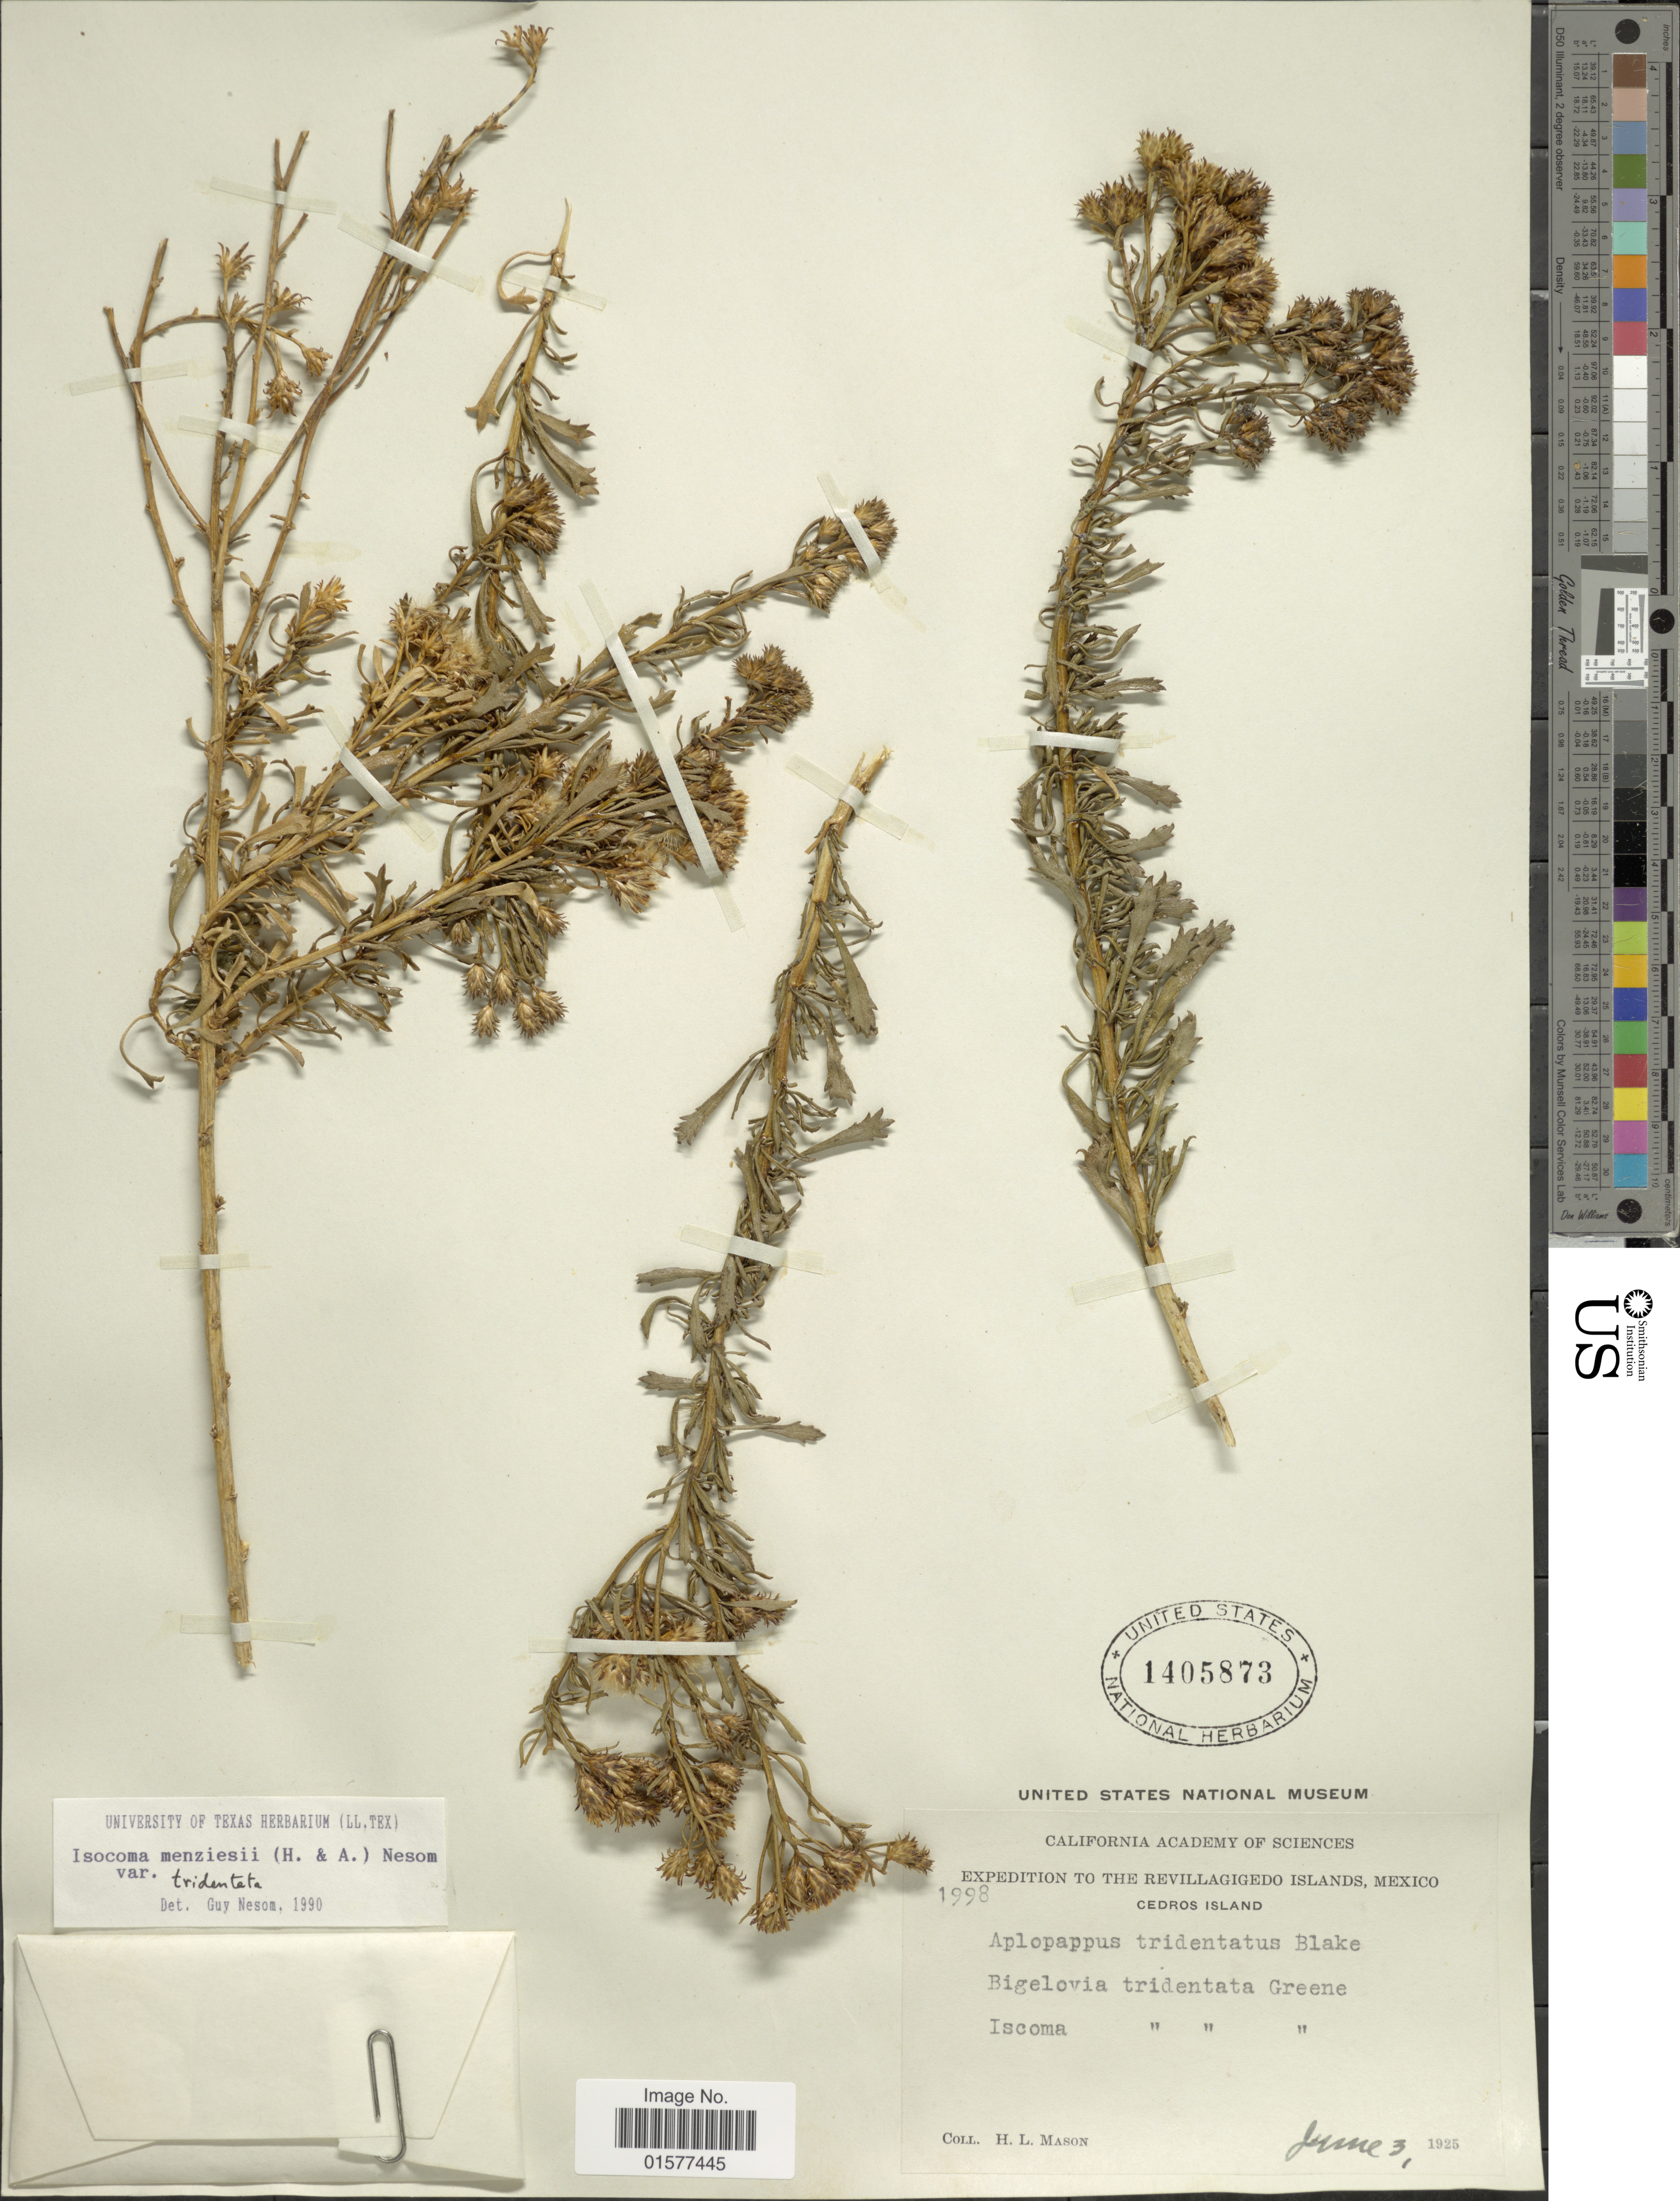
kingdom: Plantae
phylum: Tracheophyta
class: Magnoliopsida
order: Asterales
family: Asteraceae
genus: Isocoma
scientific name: Isocoma menziesii var. tridentata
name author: (Greene) G.L. Nesom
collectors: H. L. Mason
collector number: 1998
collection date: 1925-06-03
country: Mexico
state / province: Colima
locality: The Revillagigedo Islands, Mexico, Cedros Island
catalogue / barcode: US 1405873